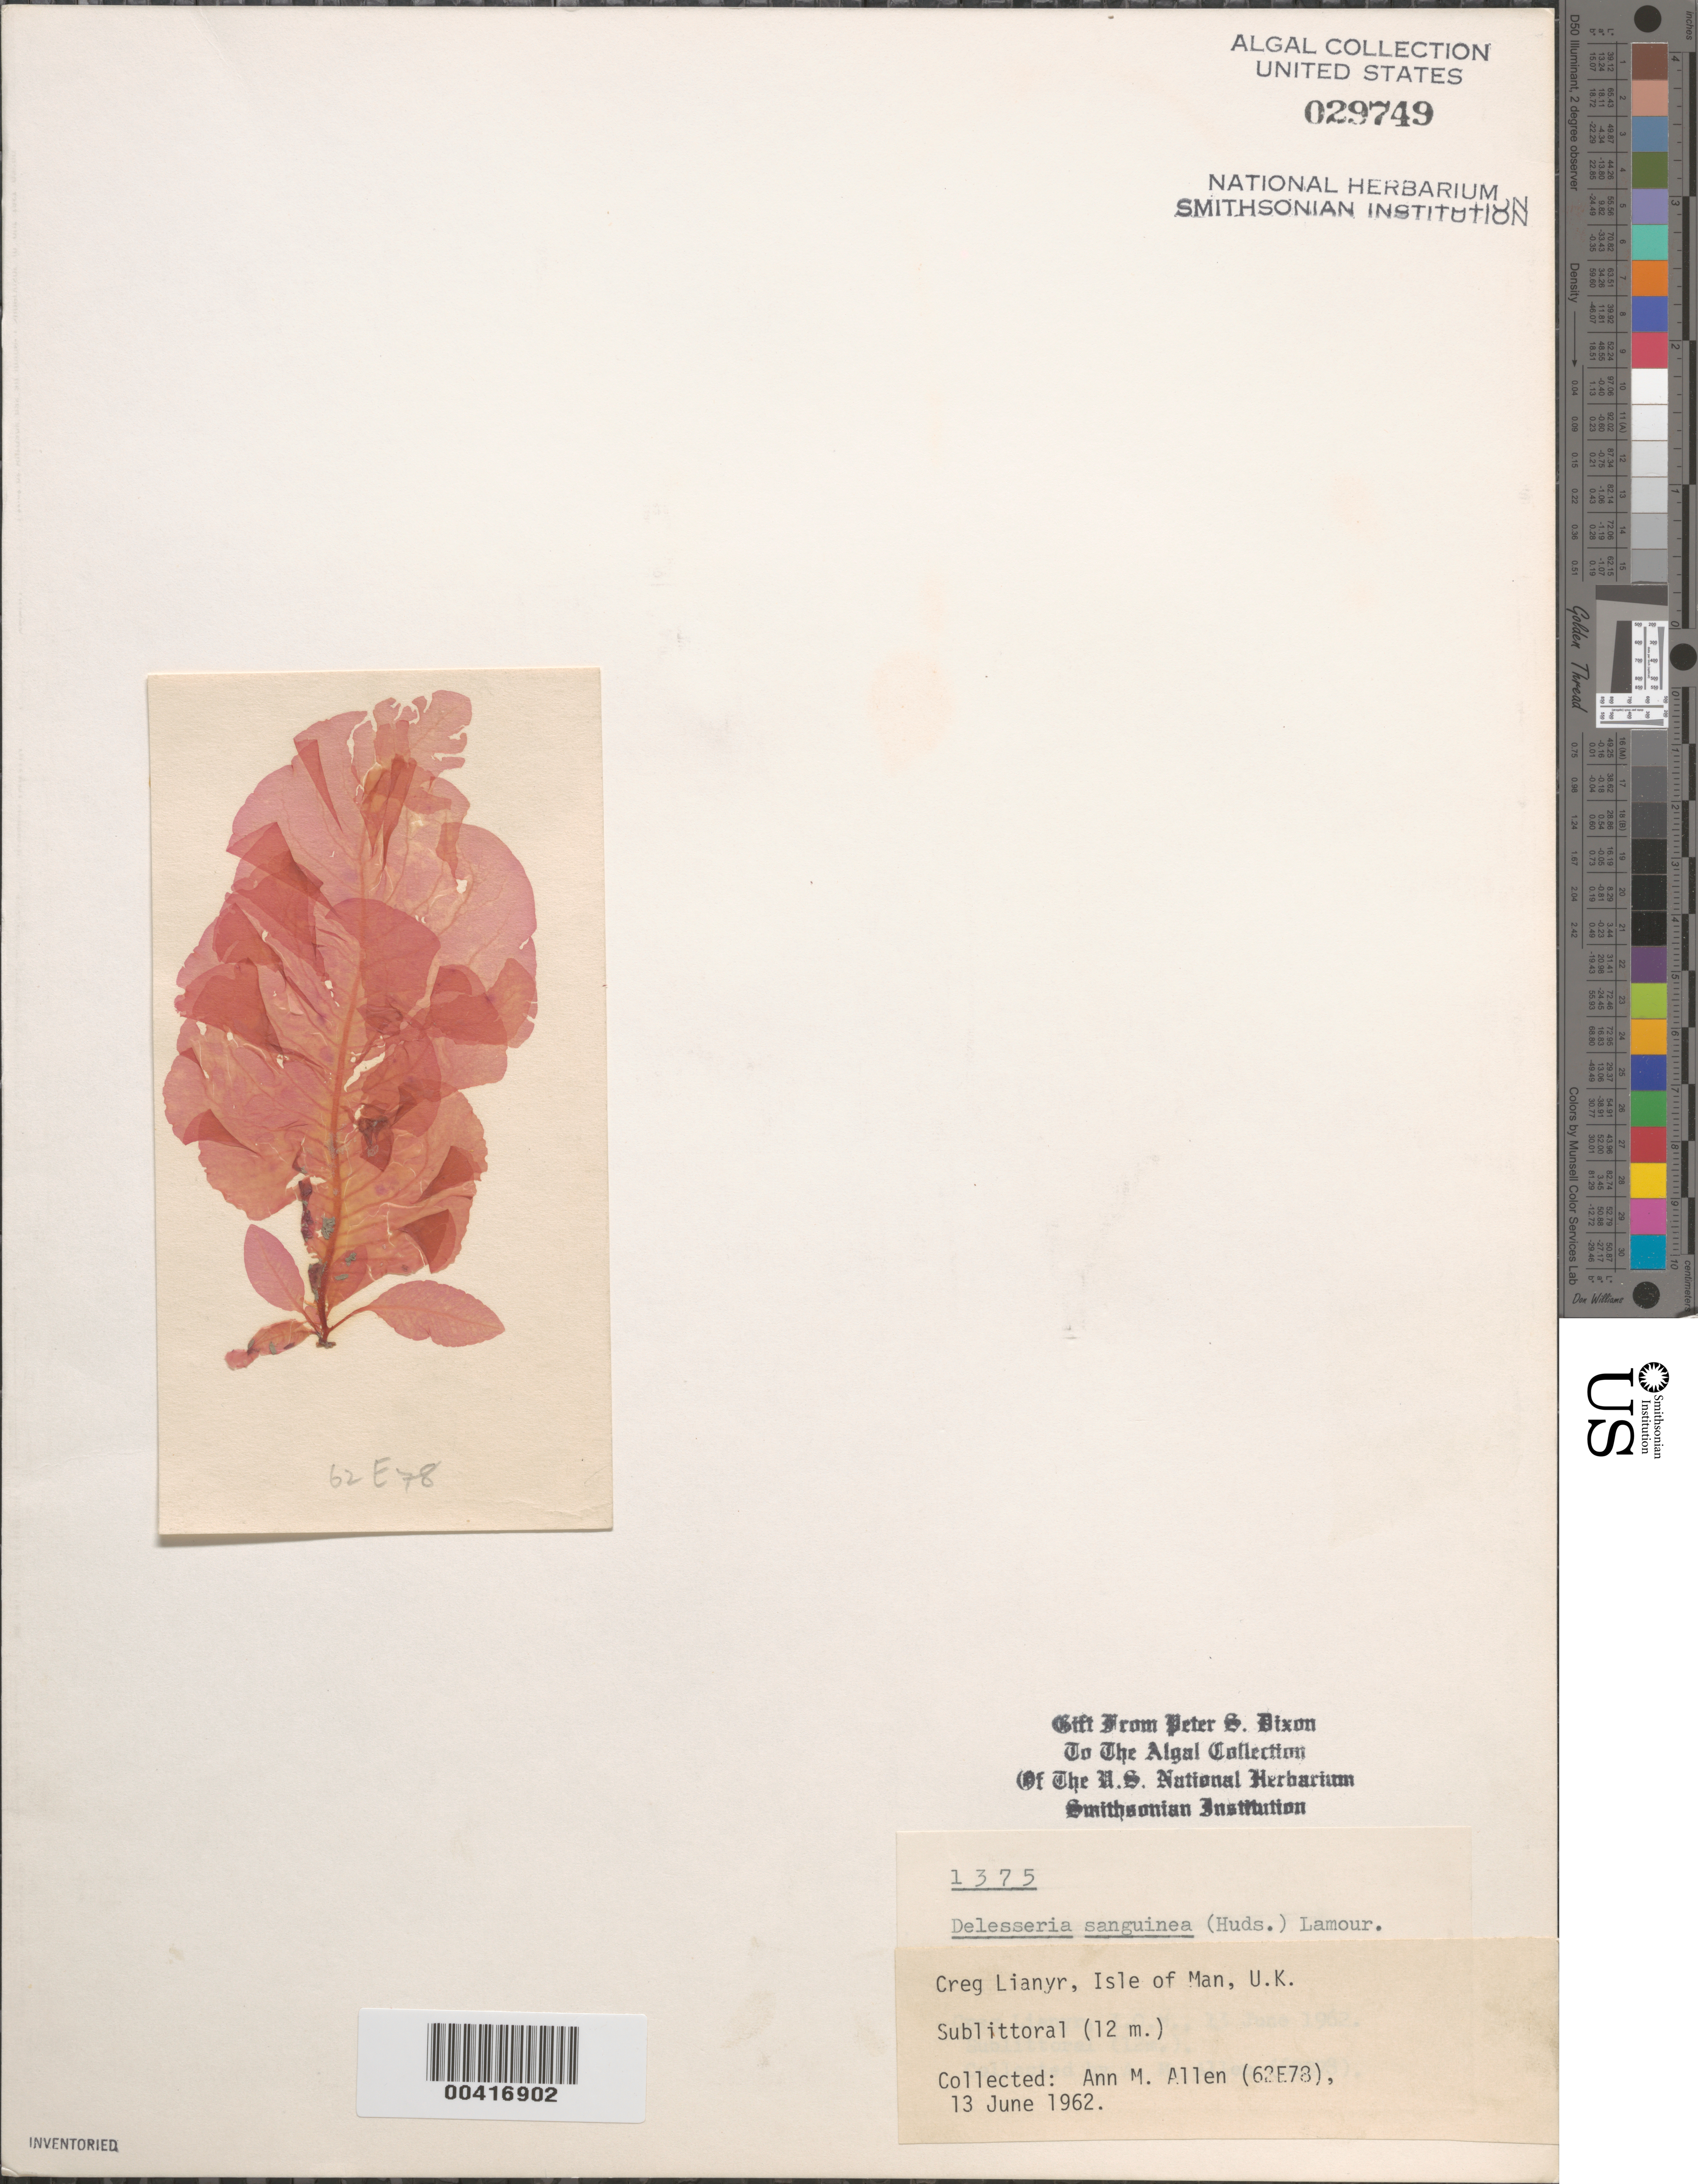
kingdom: Plantae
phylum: Rhodophyta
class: Florideophyceae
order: Ceramiales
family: Delesseriaceae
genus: Delesseria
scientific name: Delesseria sanguinea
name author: (Huds.) J.V.Lamouroux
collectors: A. M. Allen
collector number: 62E78 & PSD 1375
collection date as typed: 13 Jun 1962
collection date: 1962-06-13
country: United Kingdom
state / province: England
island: Isle of Man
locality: Creg Lianyr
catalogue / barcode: US 29749